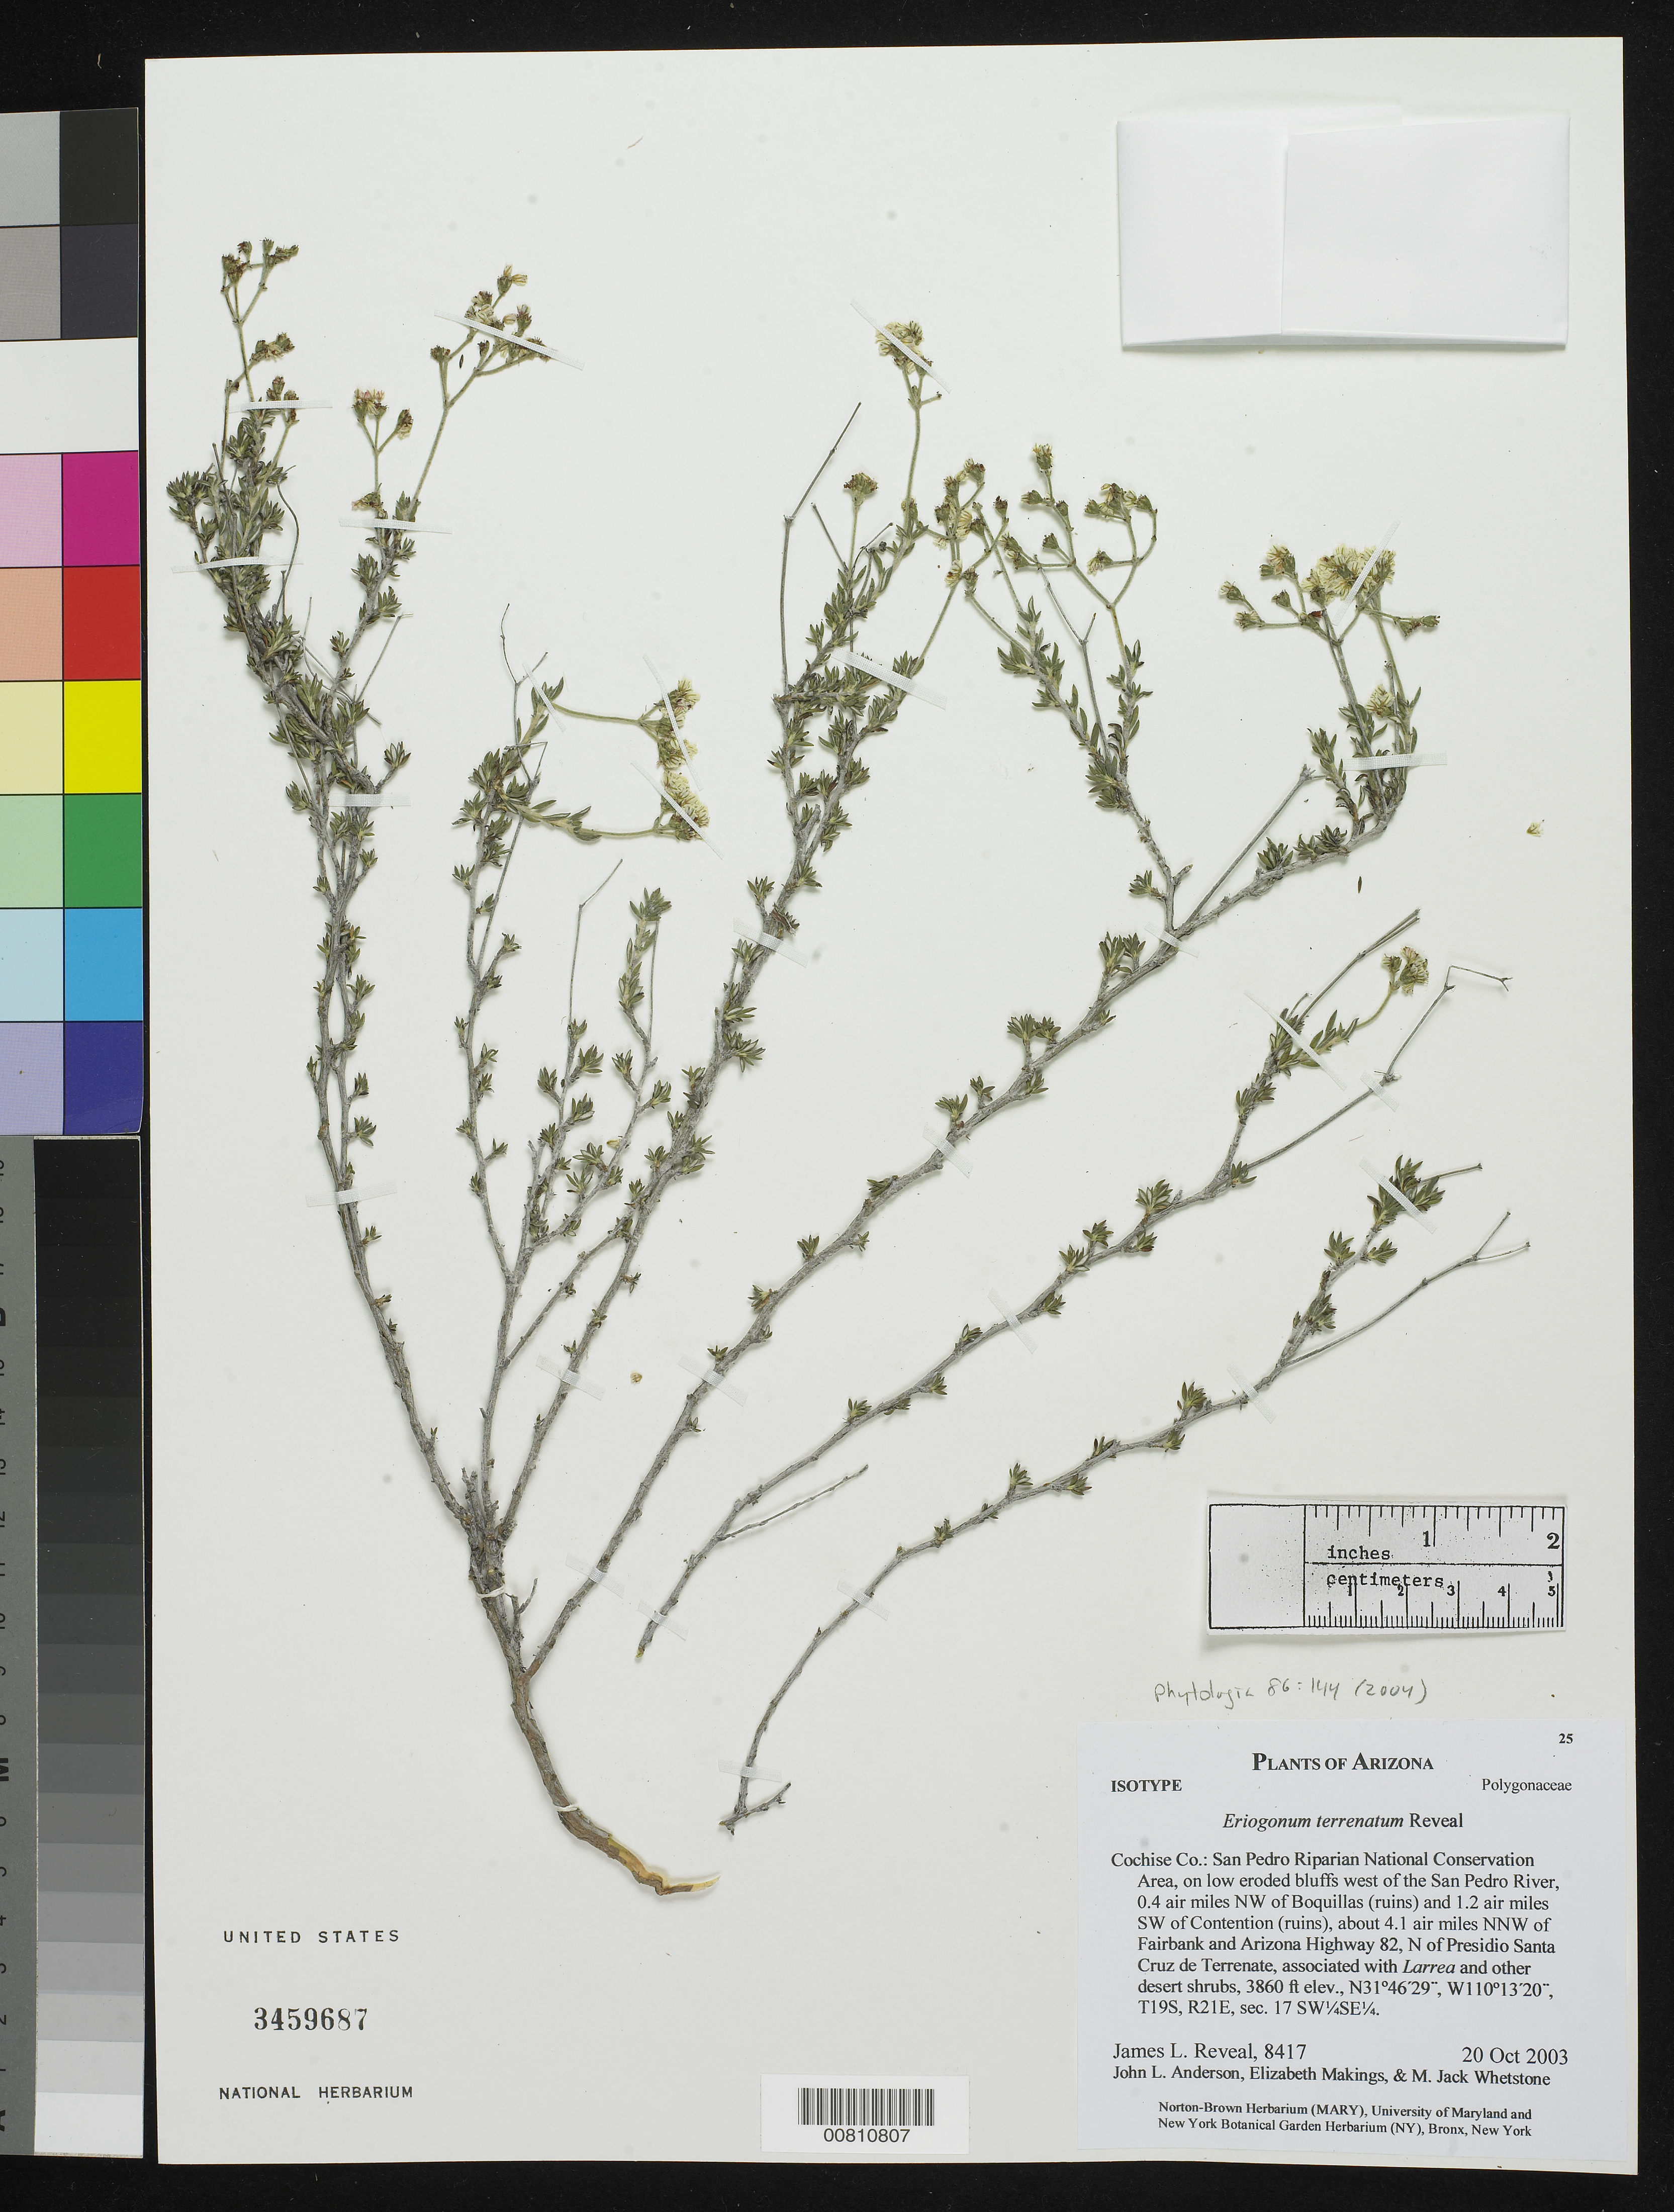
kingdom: Plantae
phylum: Tracheophyta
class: Magnoliopsida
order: Caryophyllales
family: Polygonaceae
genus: Eriogonum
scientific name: Eriogonum terrenatum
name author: Reveal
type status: Isotype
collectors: J. L. Reveal, E. Makings & M. Whetstone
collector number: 8417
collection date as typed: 20 Oct 2003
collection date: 2003-10-20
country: United States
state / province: Arizona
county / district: Cochise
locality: San Pedro Riparian National Conservation Area, west of the San Pedro River, 0.4 air miles NW of Boquillas (ruins) and 1.2 air miles SW of Contention (ruins), about 4.1 air miles NNW of Fairbank and Arizona Highway 82, N of Presidio Santa Cruz de Terrenate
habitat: On low eroded bluffs.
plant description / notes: Holotype at NY.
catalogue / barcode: US 3459687